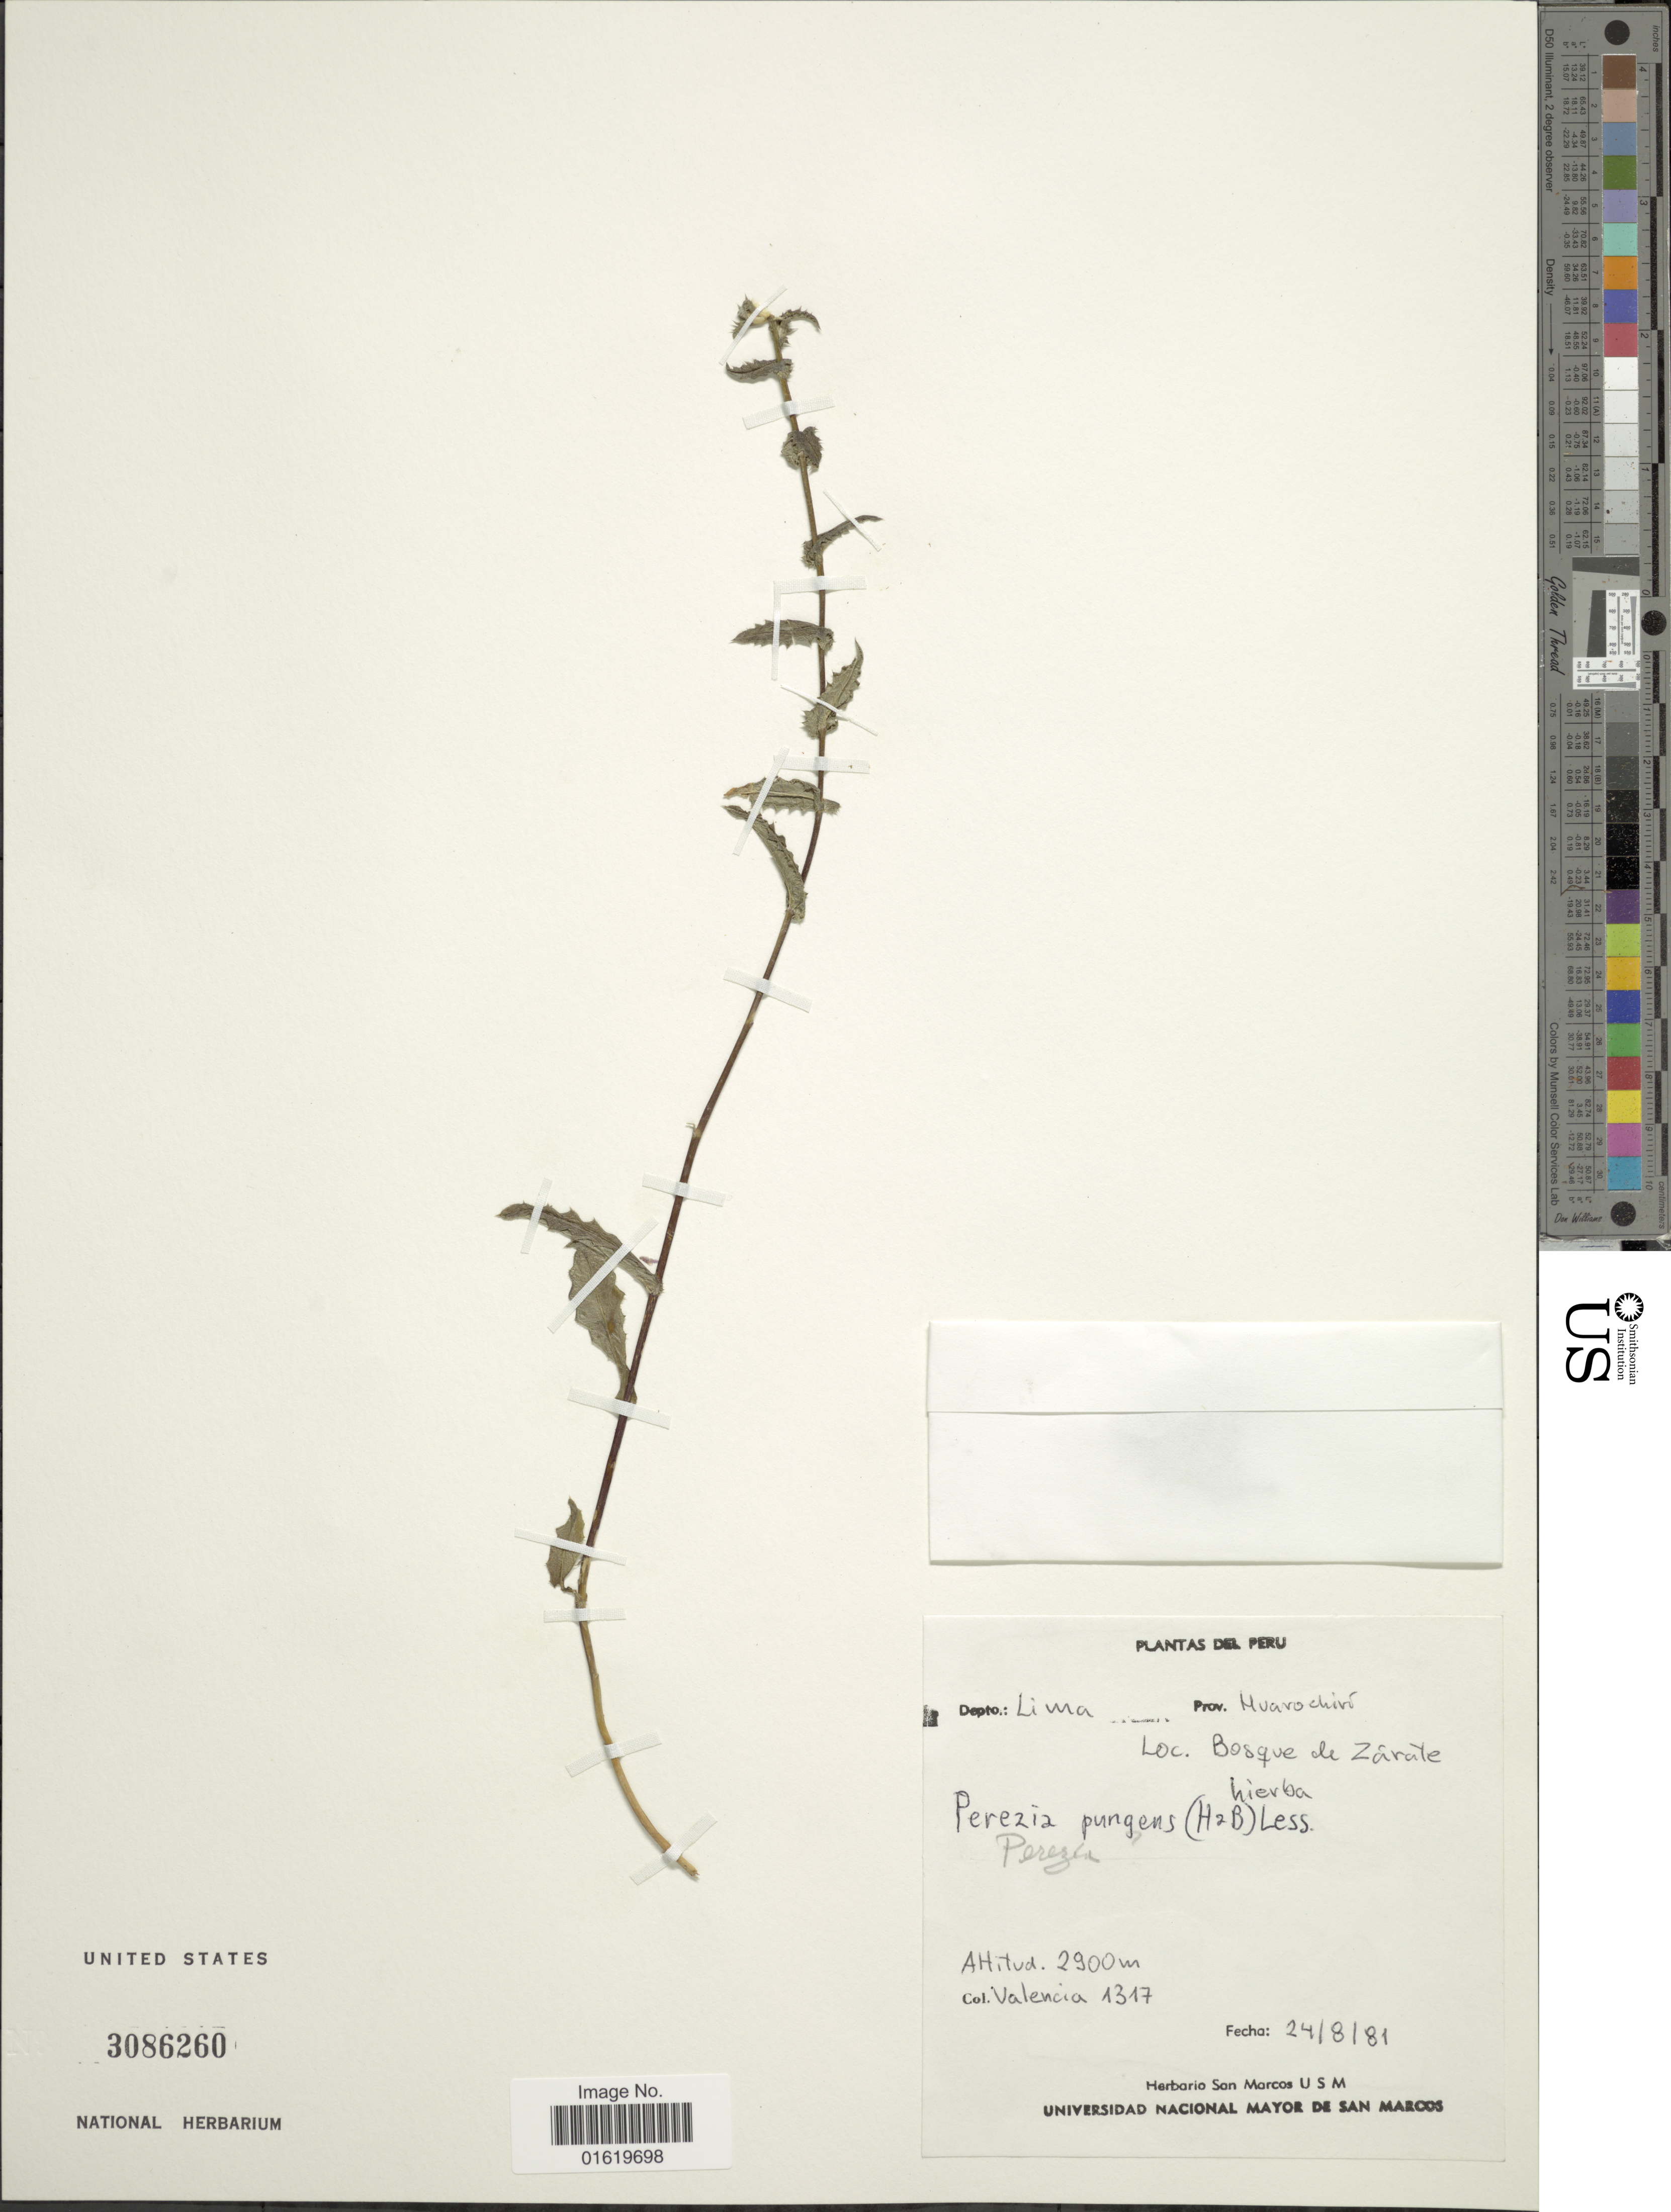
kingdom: Plantae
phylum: Tracheophyta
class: Magnoliopsida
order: Asterales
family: Asteraceae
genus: Perezia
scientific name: Perezia pungens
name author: (Humb. & Bonpl.) Less.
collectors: -. Valencia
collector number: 1317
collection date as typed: Transcribed d/m/y: 24/8/81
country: Peru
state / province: Lima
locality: Depto.: Lima. Prov. Huarochiri. Bosque de Zarate.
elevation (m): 2900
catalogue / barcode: US 3086260